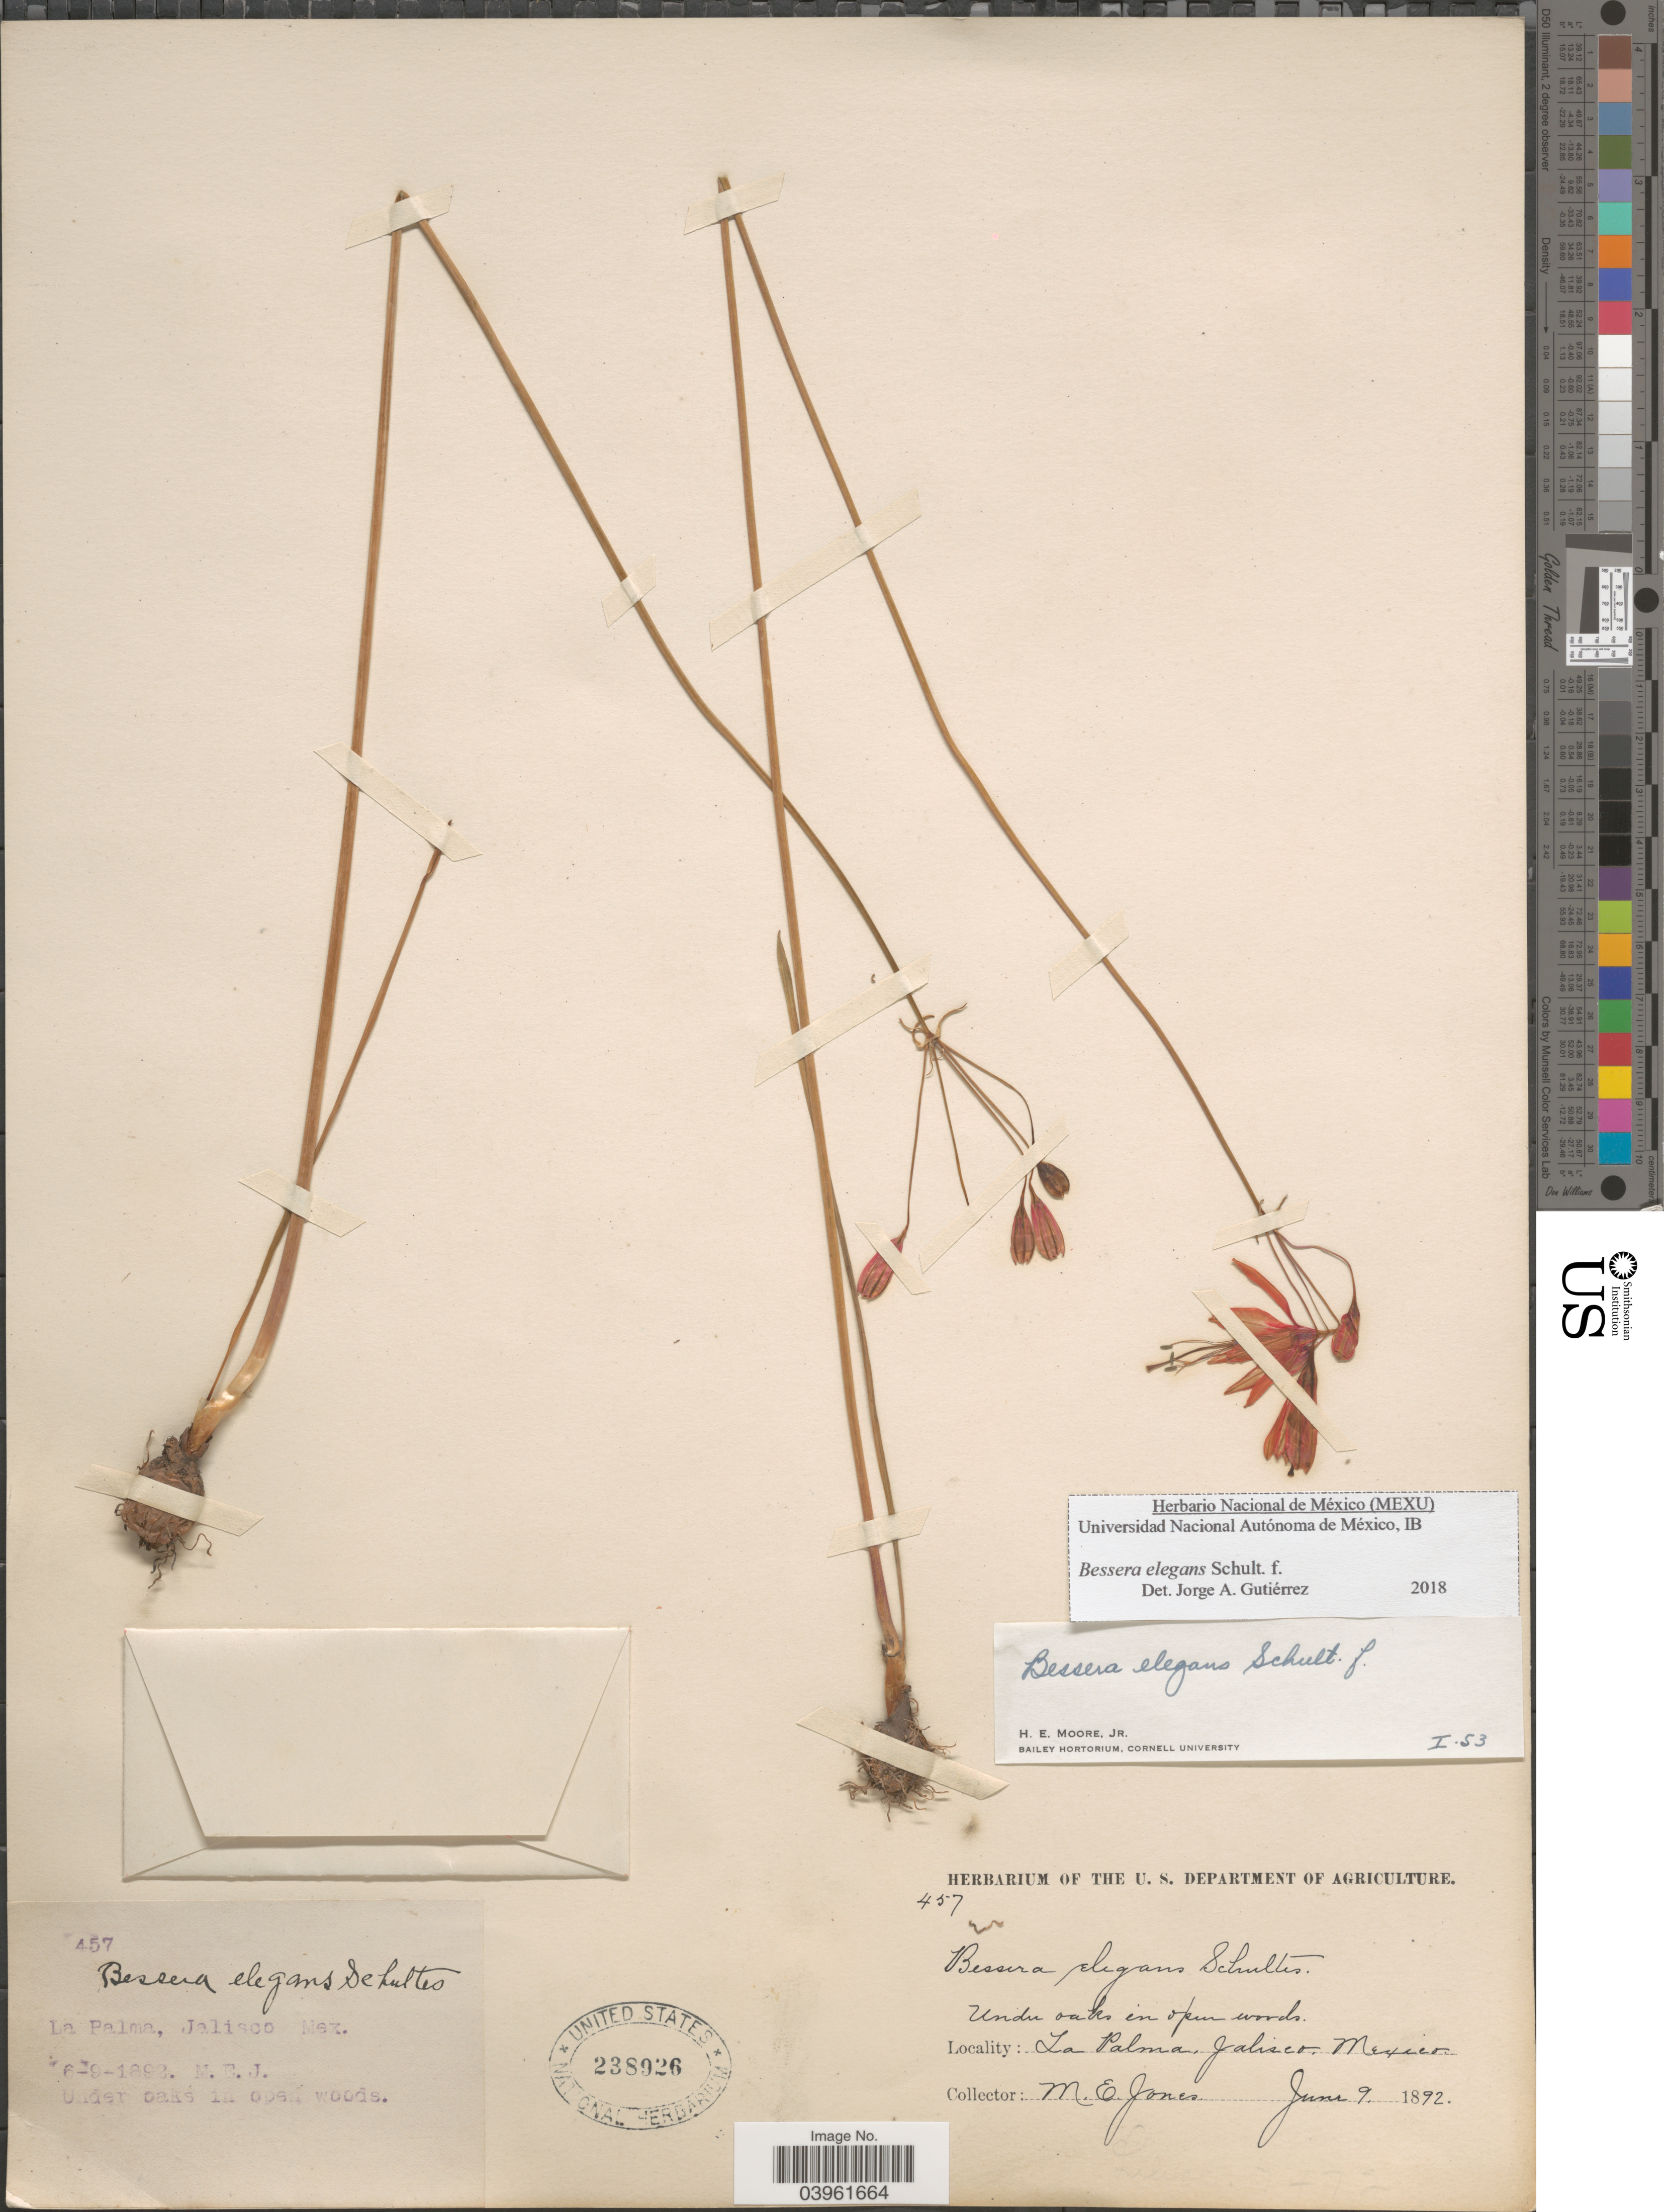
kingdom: Plantae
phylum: Tracheophyta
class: Liliopsida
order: Asparagales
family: Asparagaceae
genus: Bessera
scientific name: Bessera elegans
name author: Schult. f.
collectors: M. E. Jones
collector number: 457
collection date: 1892-06-09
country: Mexico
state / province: Jalisco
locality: La Palma.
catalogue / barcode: US 238926